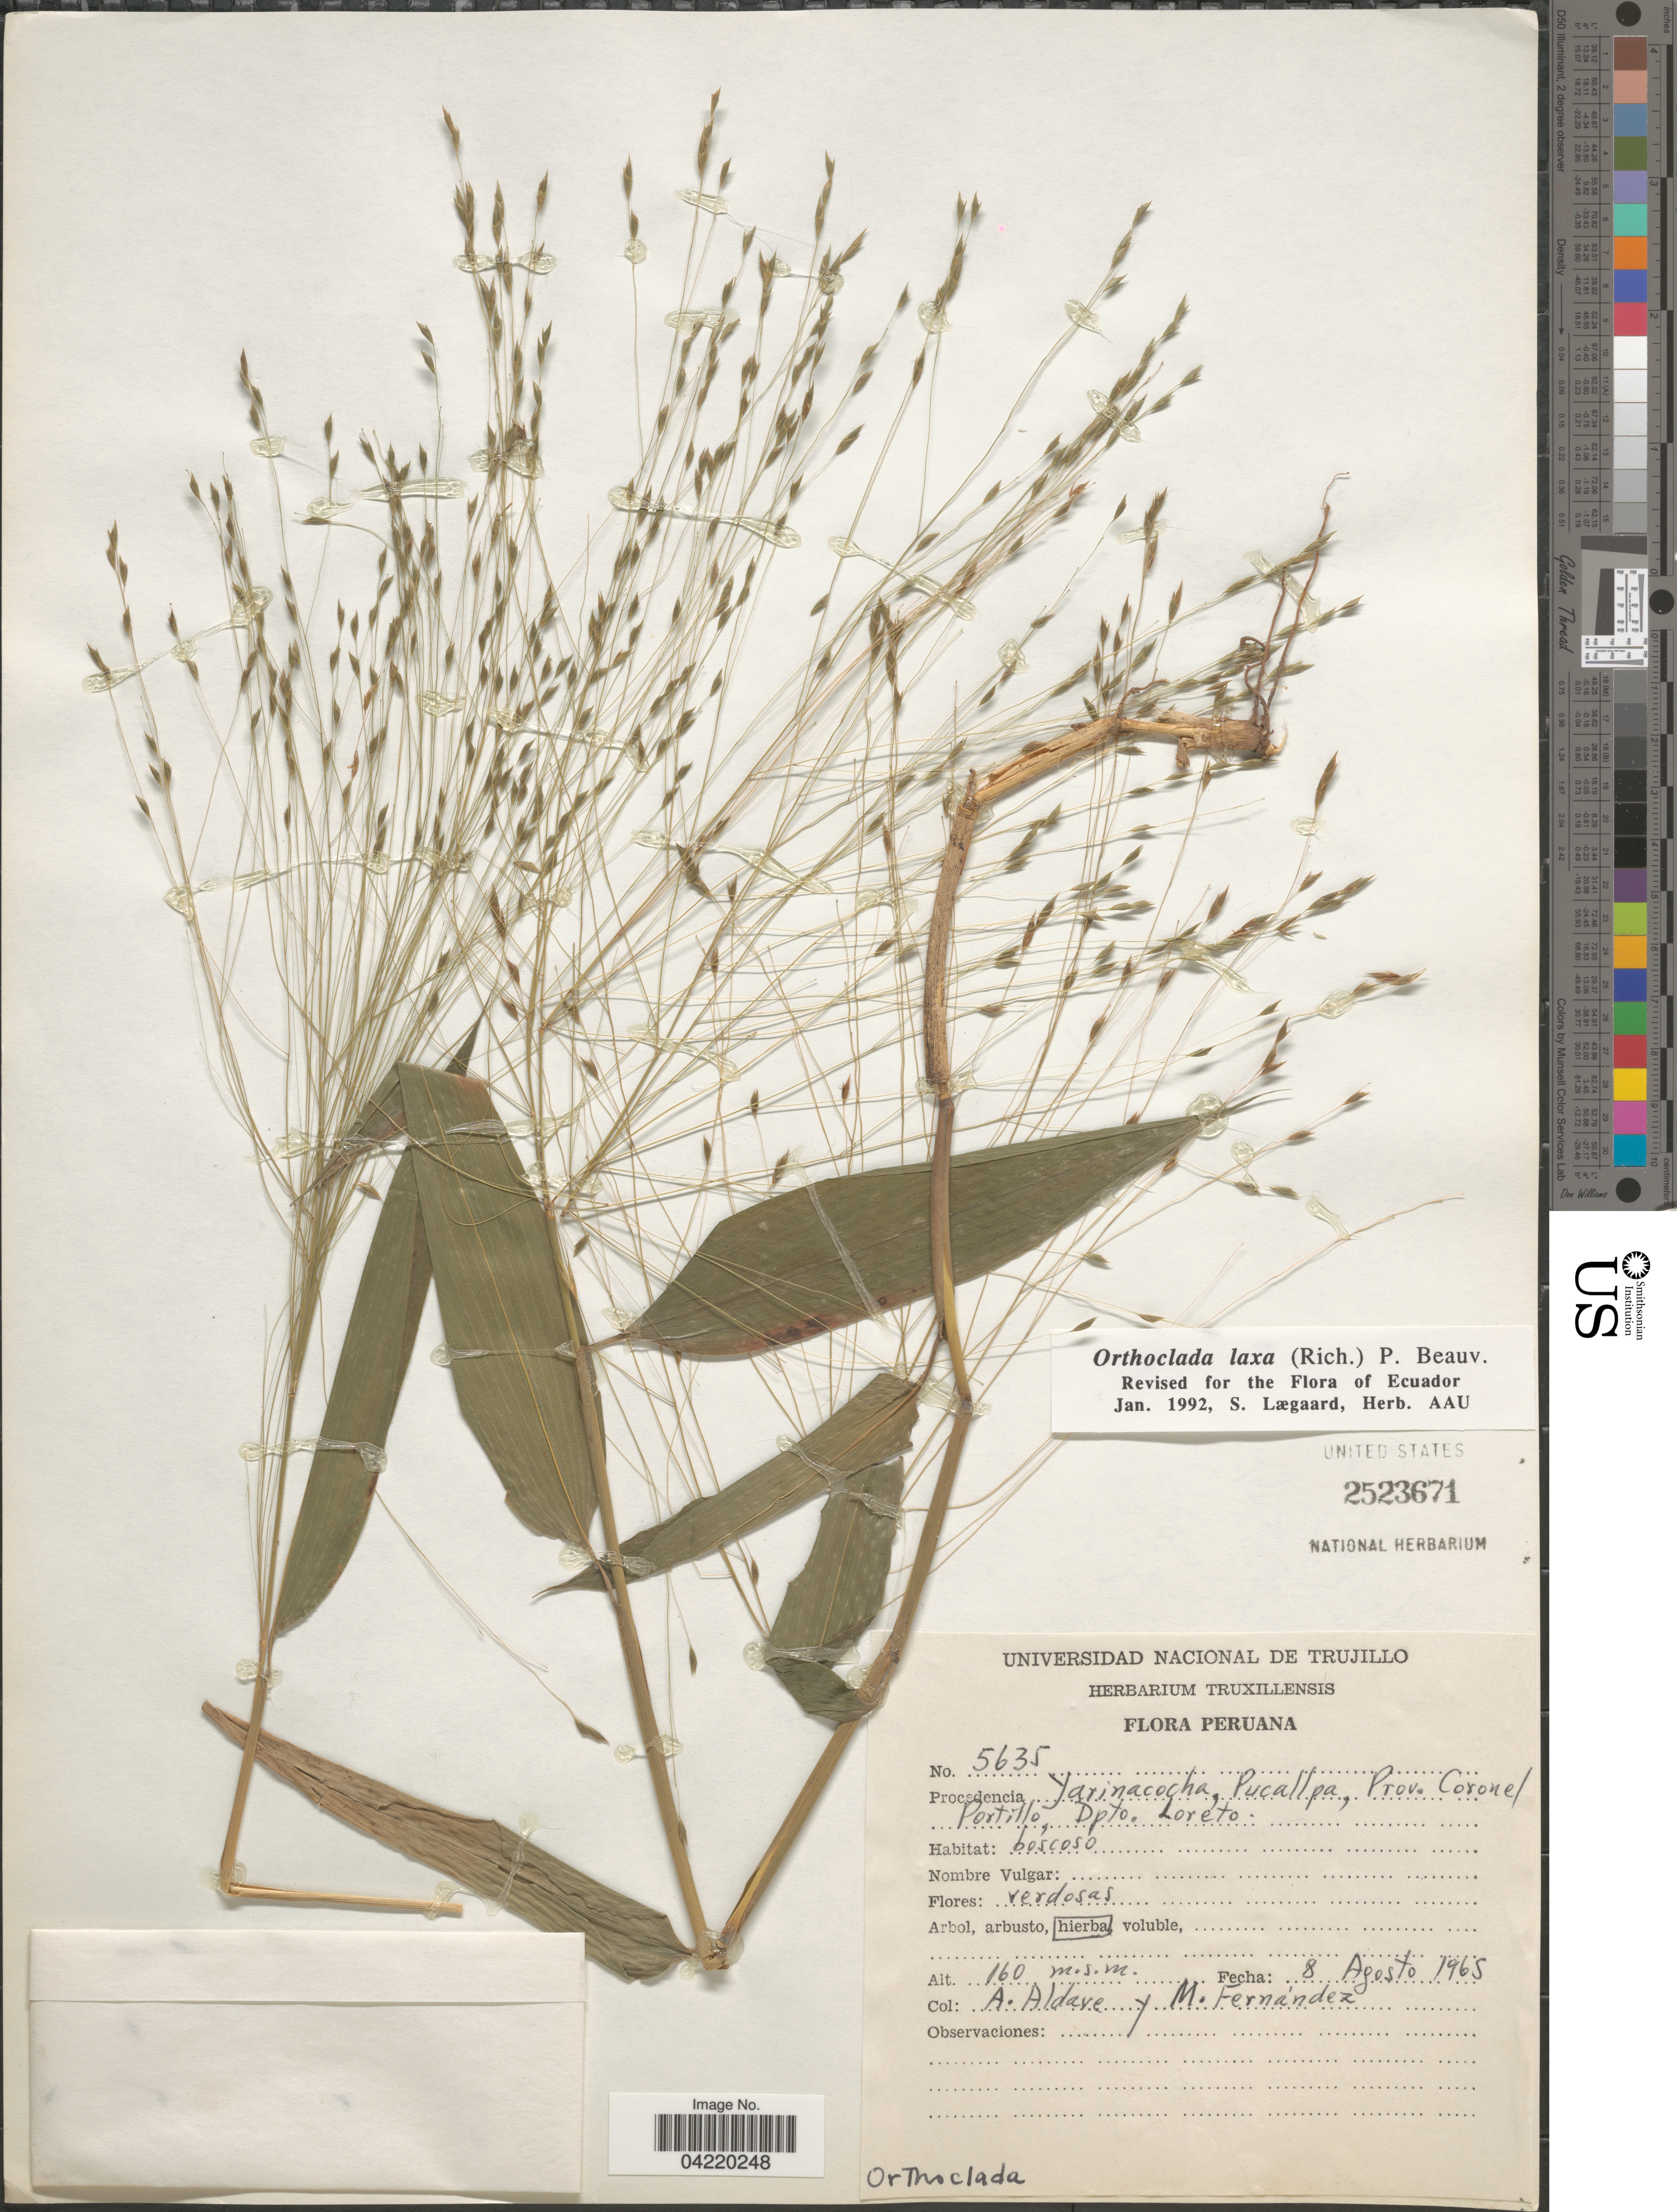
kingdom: Plantae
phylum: Tracheophyta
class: Liliopsida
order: Poales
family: Poaceae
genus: Orthoclada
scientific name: Orthoclada laxa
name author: P. Beauv.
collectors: A. Aldave & M. Fernández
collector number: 5635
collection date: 1965-08-08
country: Peru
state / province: Loreto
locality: Procedencia Yarinacocha, Pucallpa, Prov. Coronel Portillo, Dpto. Loreto.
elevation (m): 160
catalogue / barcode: US 2523671